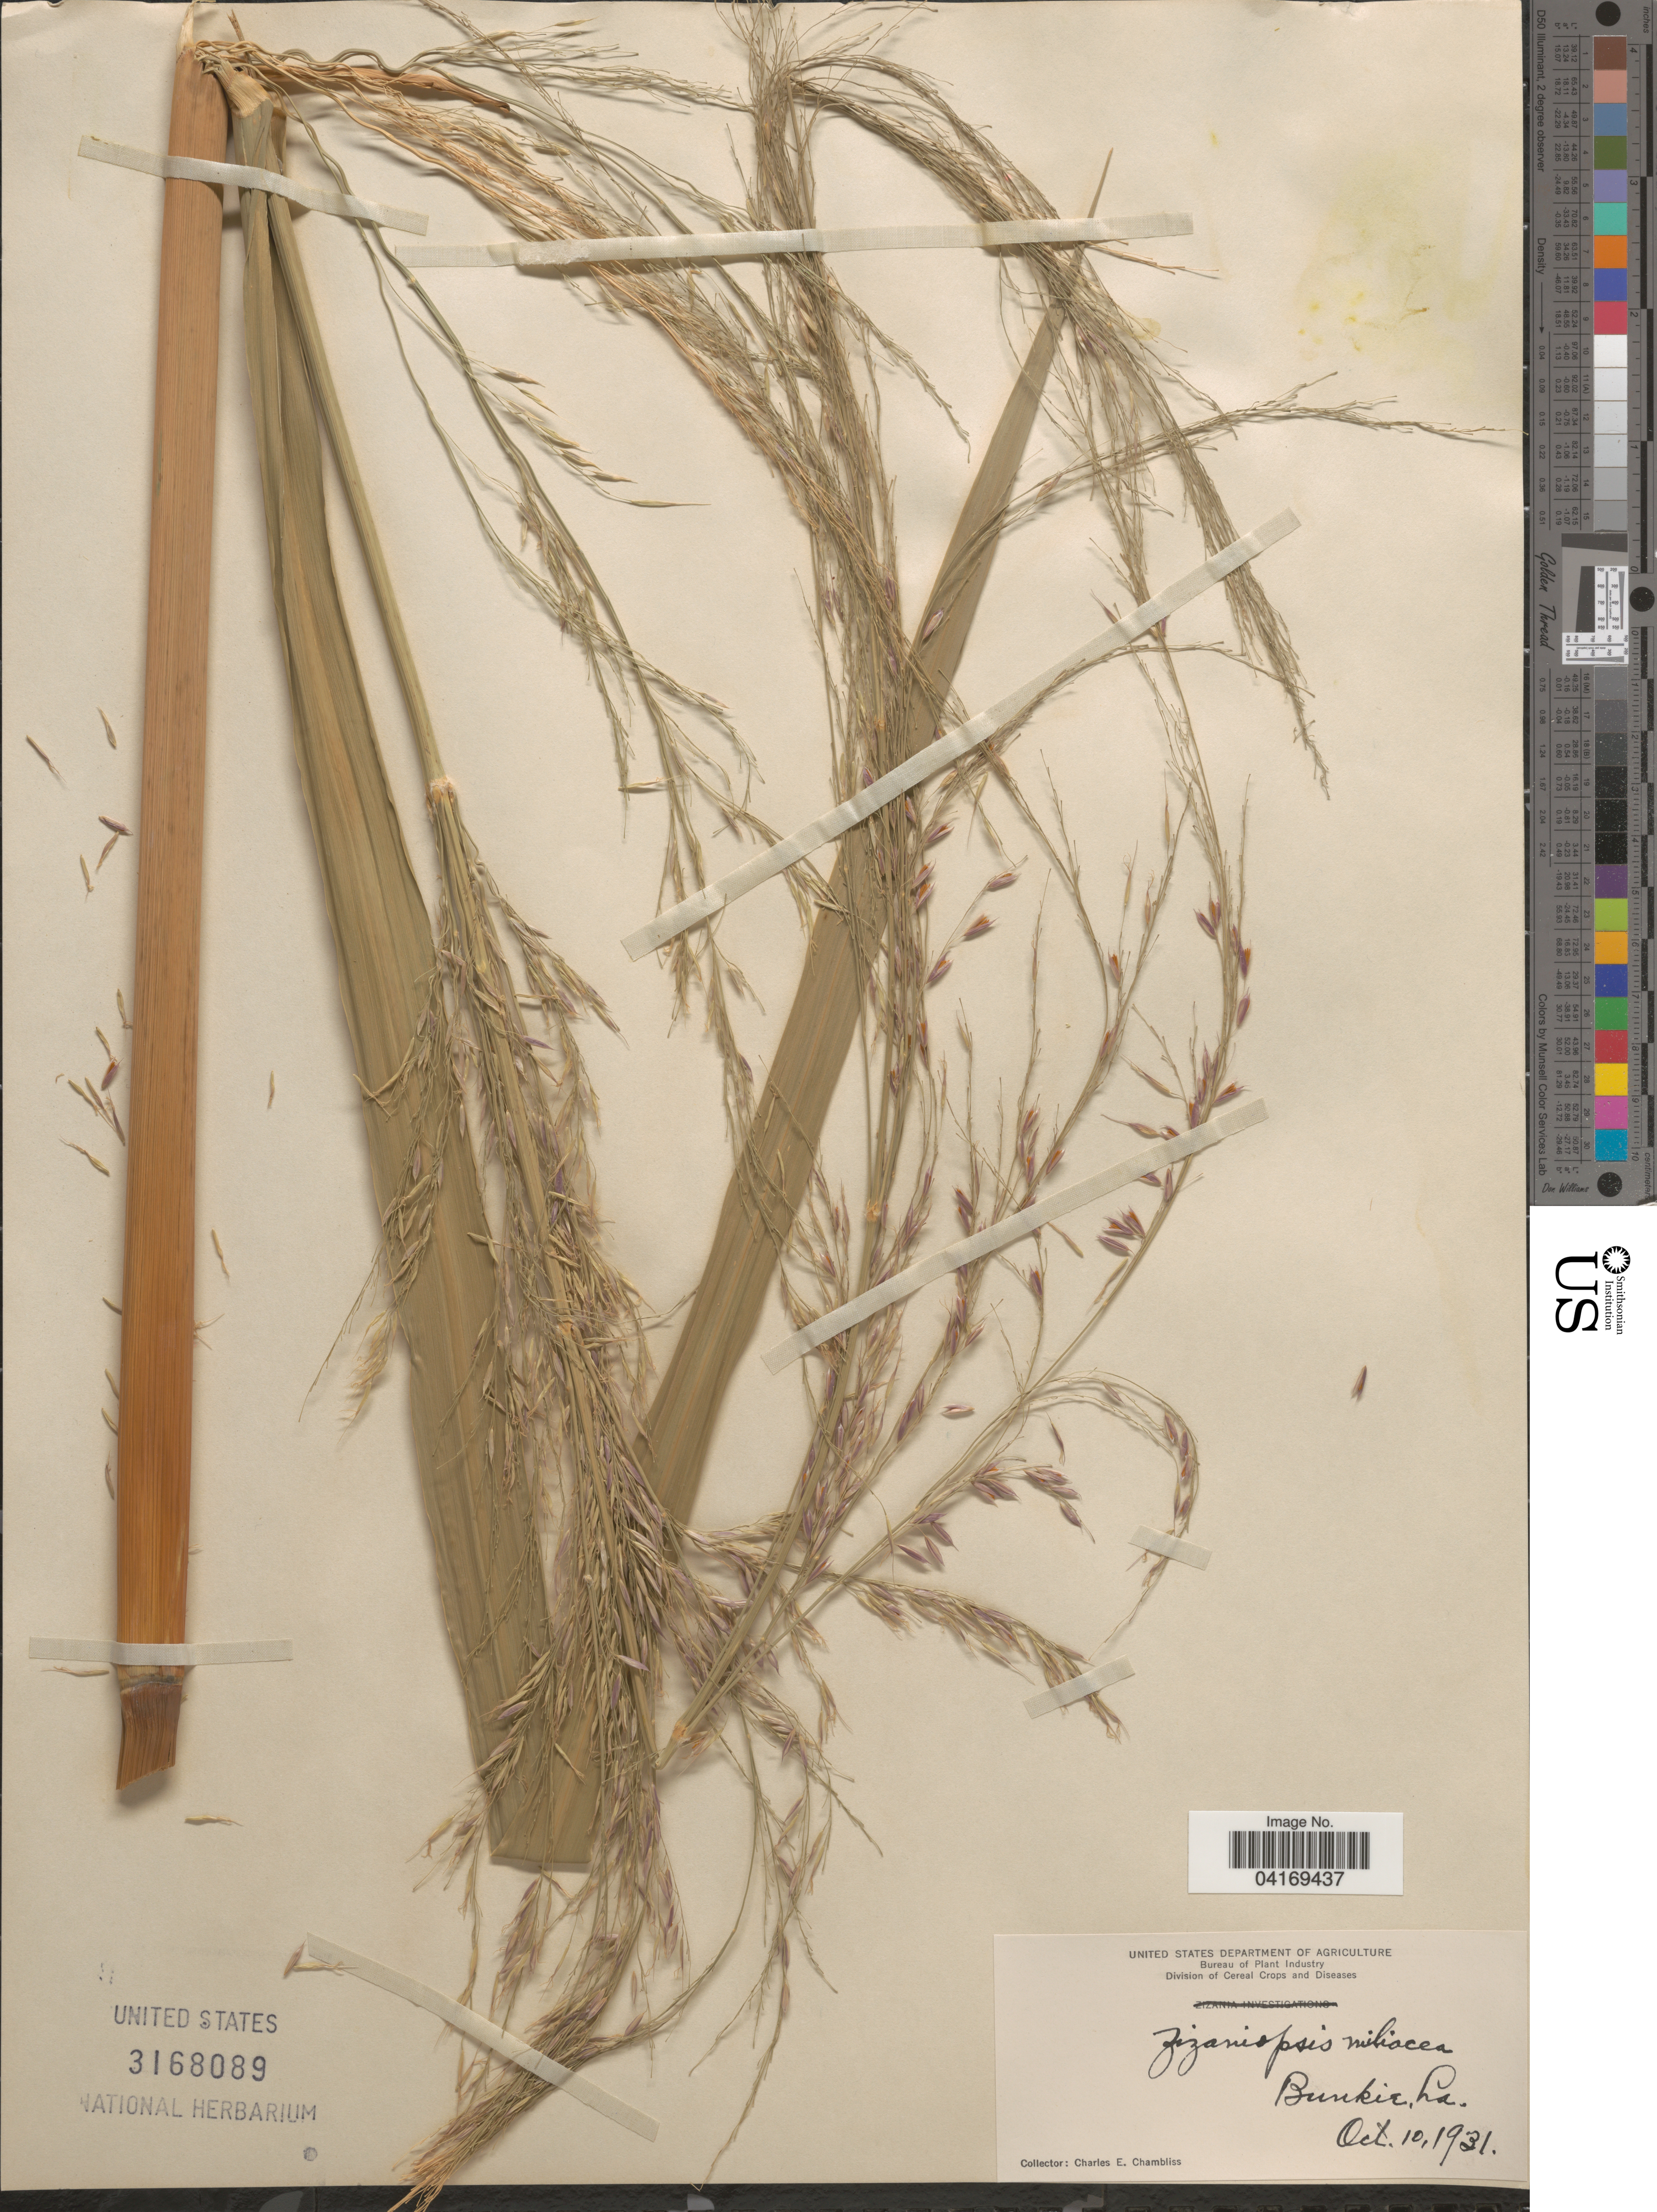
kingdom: Plantae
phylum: Tracheophyta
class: Liliopsida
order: Poales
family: Poaceae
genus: Zizaniopsis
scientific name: Zizaniopsis miliacea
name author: (Michx.) Döll & Asch.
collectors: C. Chambliss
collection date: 1931-10-10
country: United States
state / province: Louisiana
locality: Bunkie.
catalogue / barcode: US 3168089